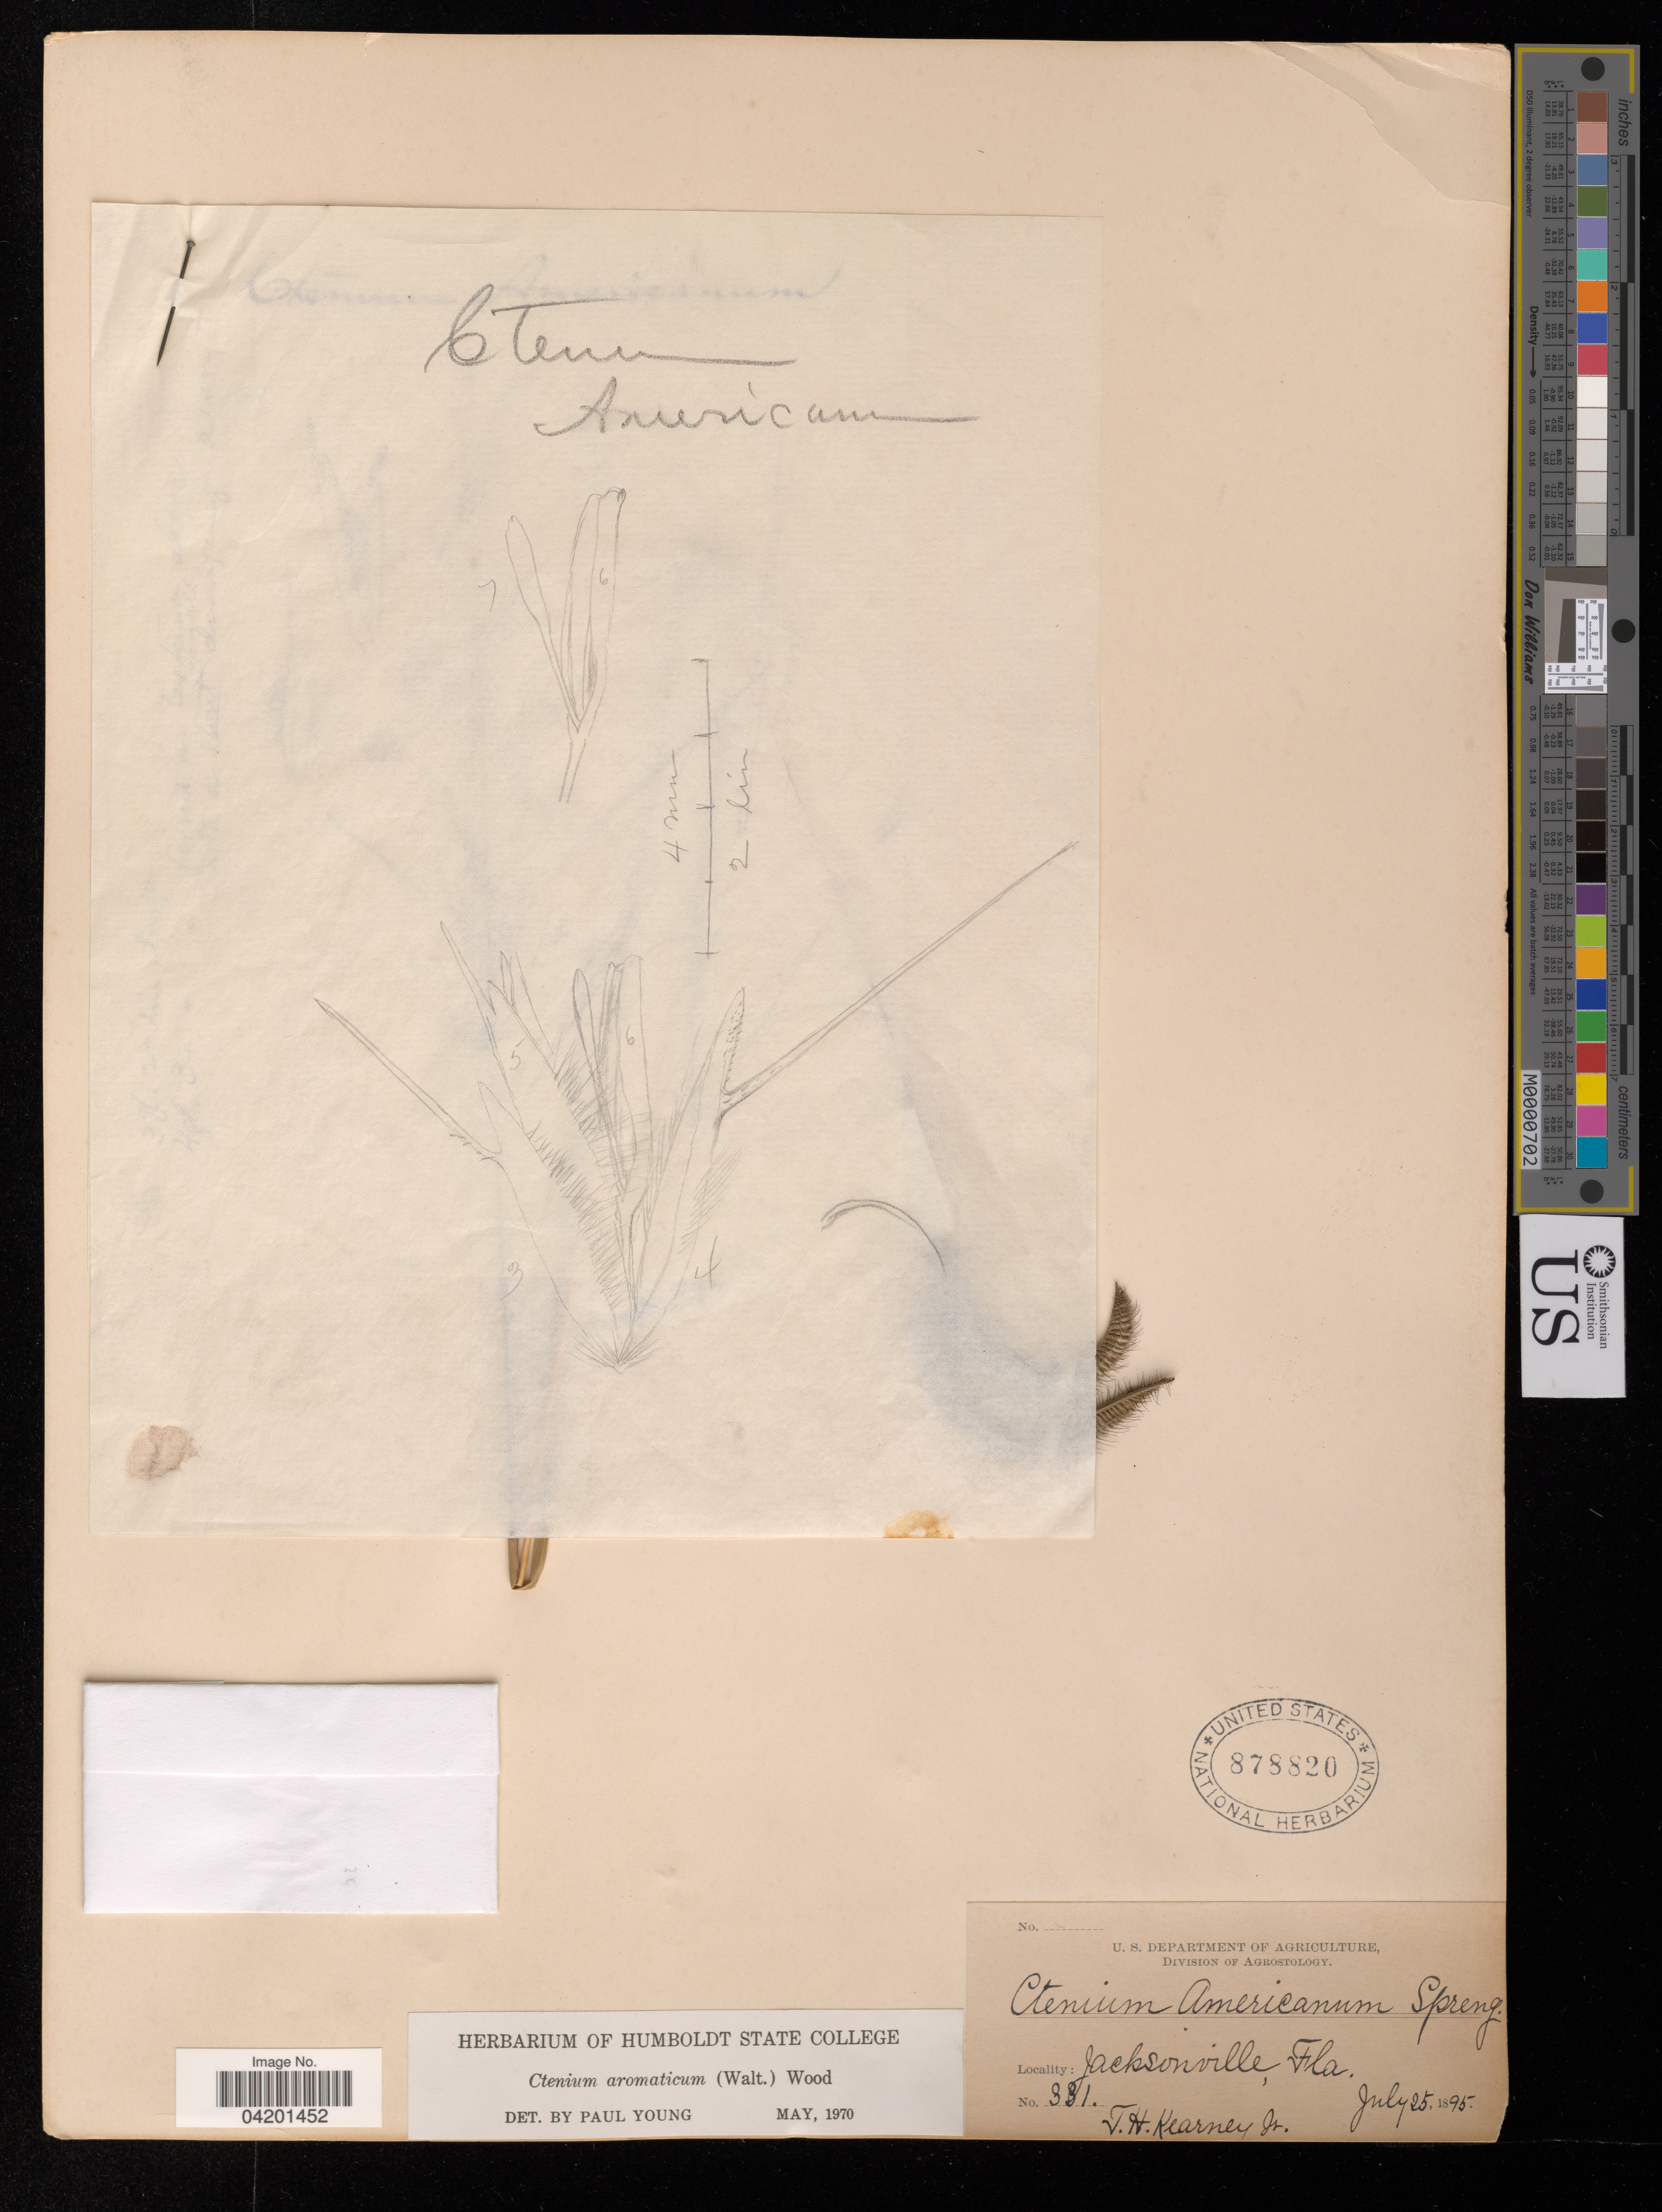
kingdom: Plantae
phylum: Tracheophyta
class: Liliopsida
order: Poales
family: Poaceae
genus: Gouinia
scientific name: Gouinia virgata var. virgata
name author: (J. Presl) Scribn.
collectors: T. H. Kearney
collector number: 331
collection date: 1895-07-25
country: United States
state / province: Florida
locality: Jacksonville.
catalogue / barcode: US 878820